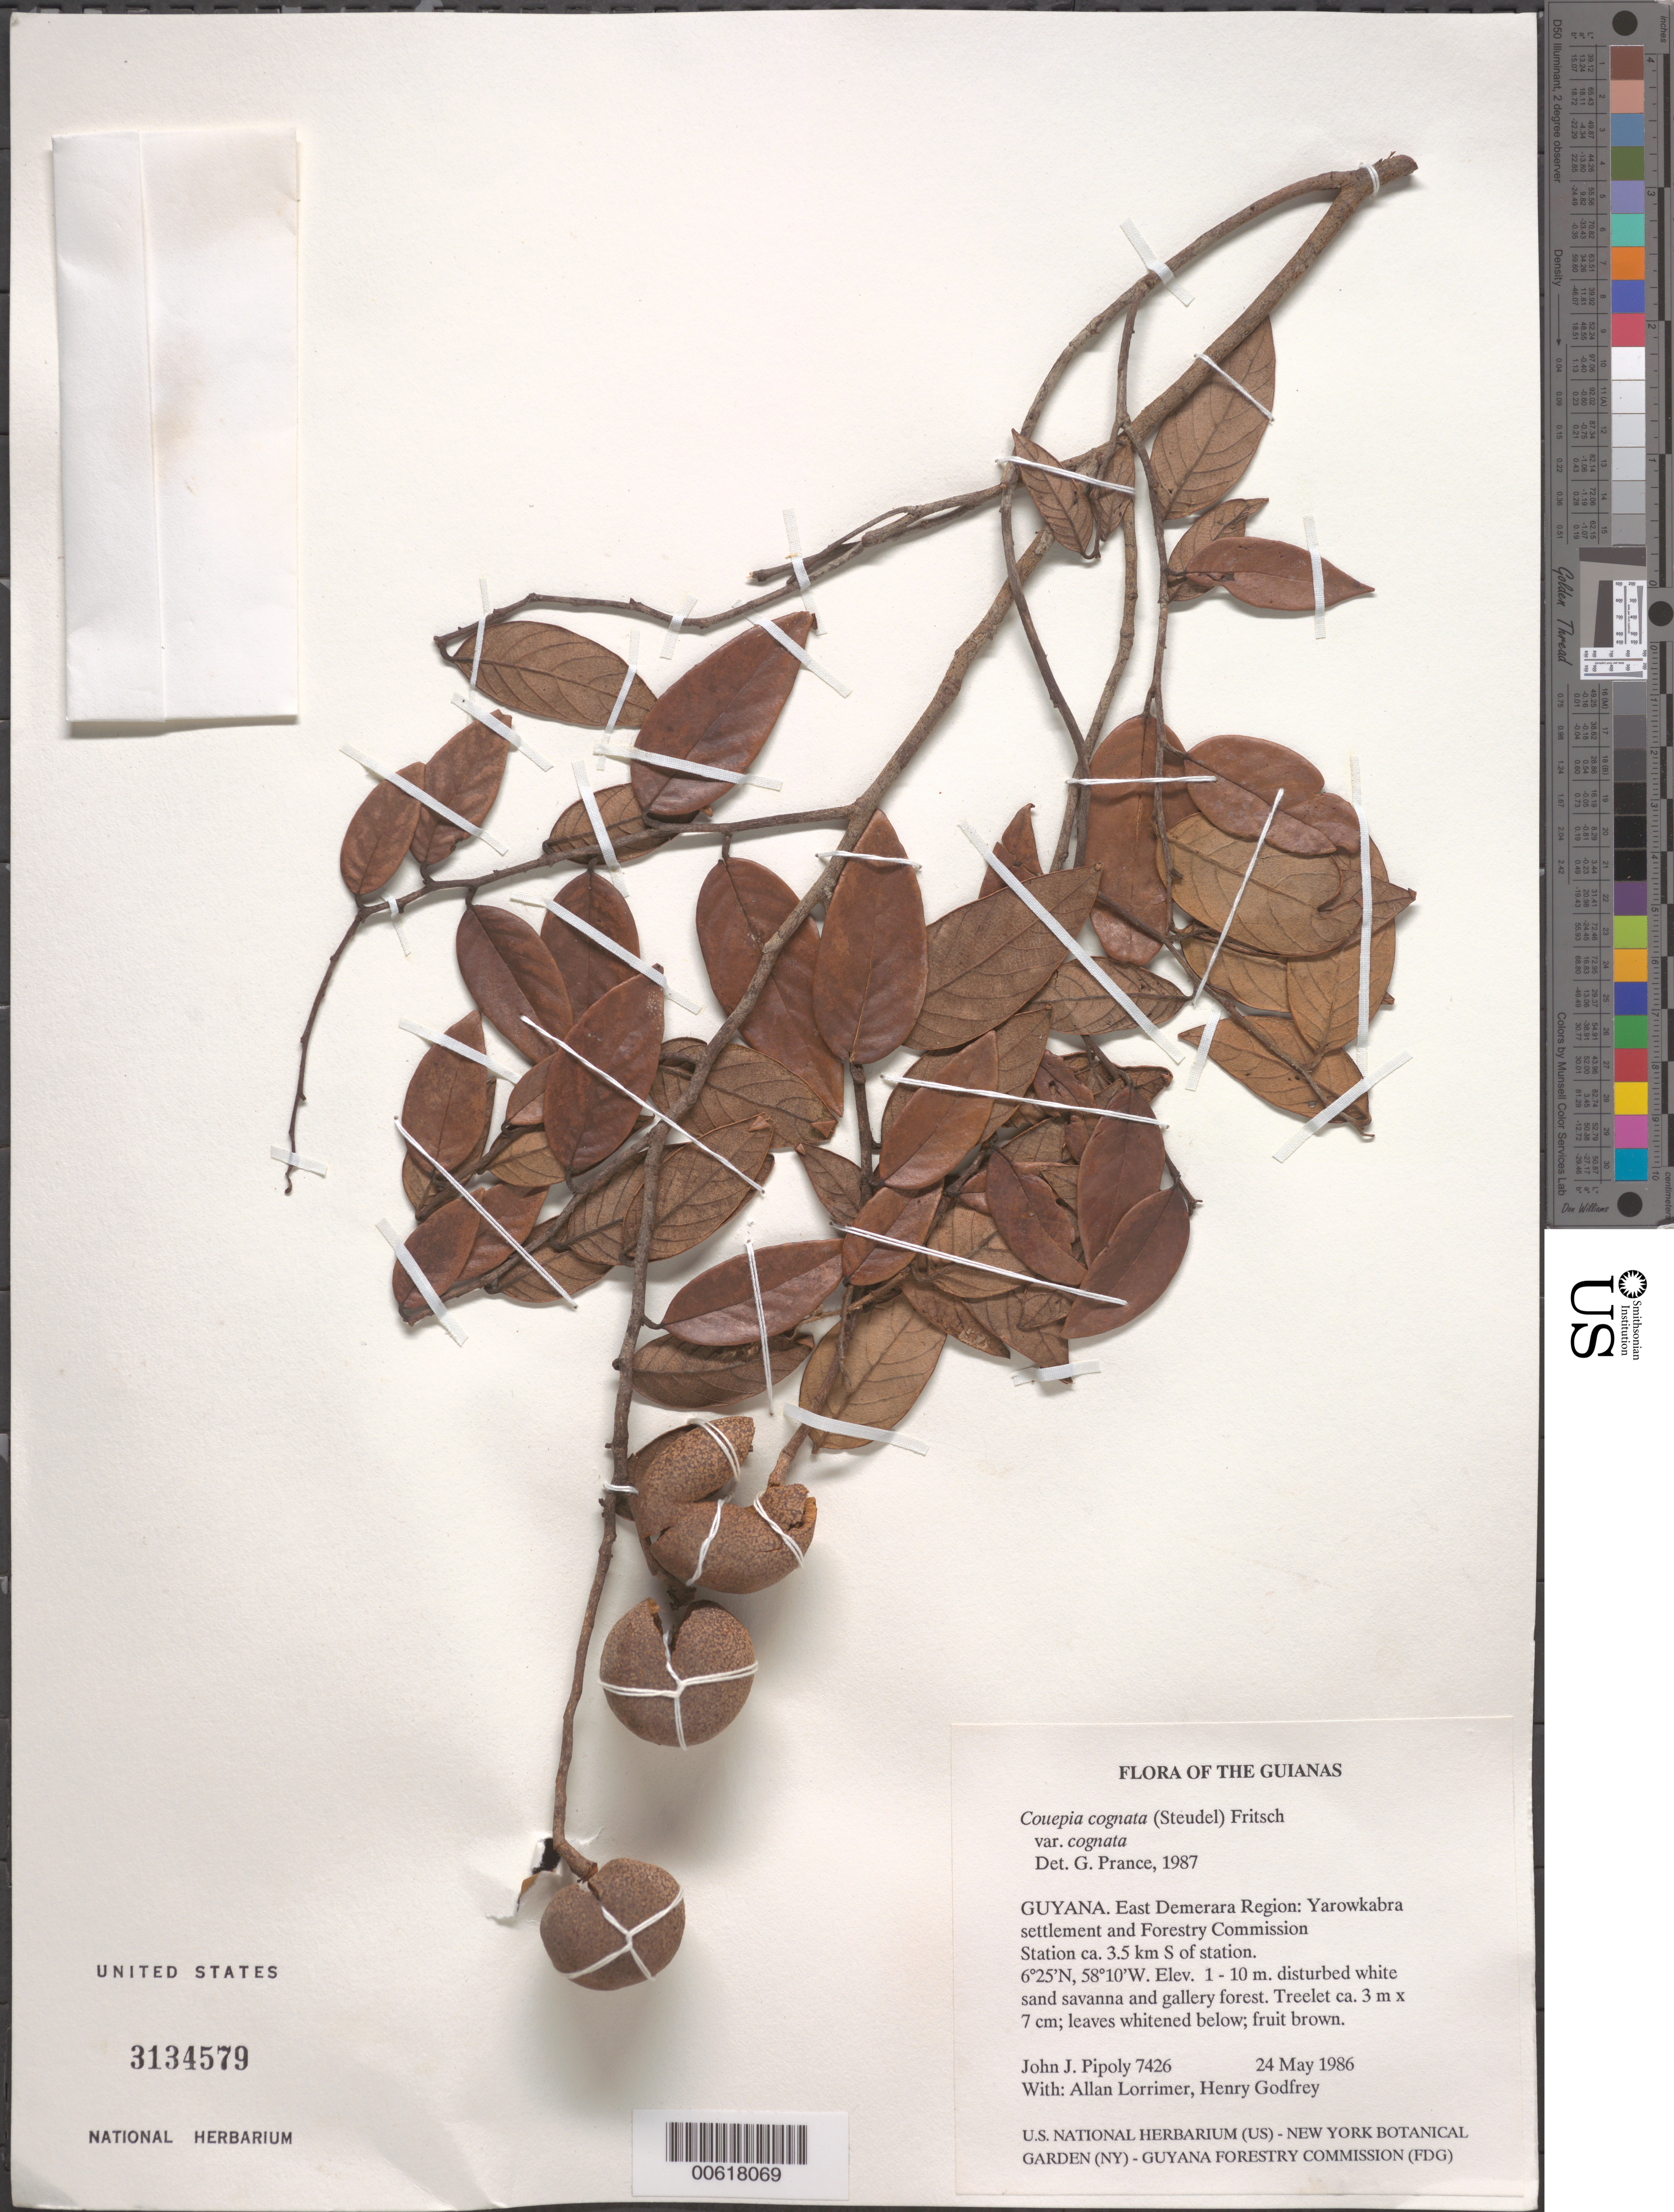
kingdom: Plantae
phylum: Tracheophyta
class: Magnoliopsida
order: Malpighiales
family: Chrysobalanaceae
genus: Gaulettia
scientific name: Gaulettia cognata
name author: (Steud.) Sothers & Prance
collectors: J. J. Pipoly, A. Lorrimer & H. Godfrey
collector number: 7426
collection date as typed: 24 May 1986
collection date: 1986-05-24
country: Guyana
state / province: Demerara-Mahaica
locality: Yarowkabra settlement and Forestry Commission Station ca. 3.5 km S of station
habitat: Disturbed white sand savanna and gallery forest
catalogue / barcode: US 3134579